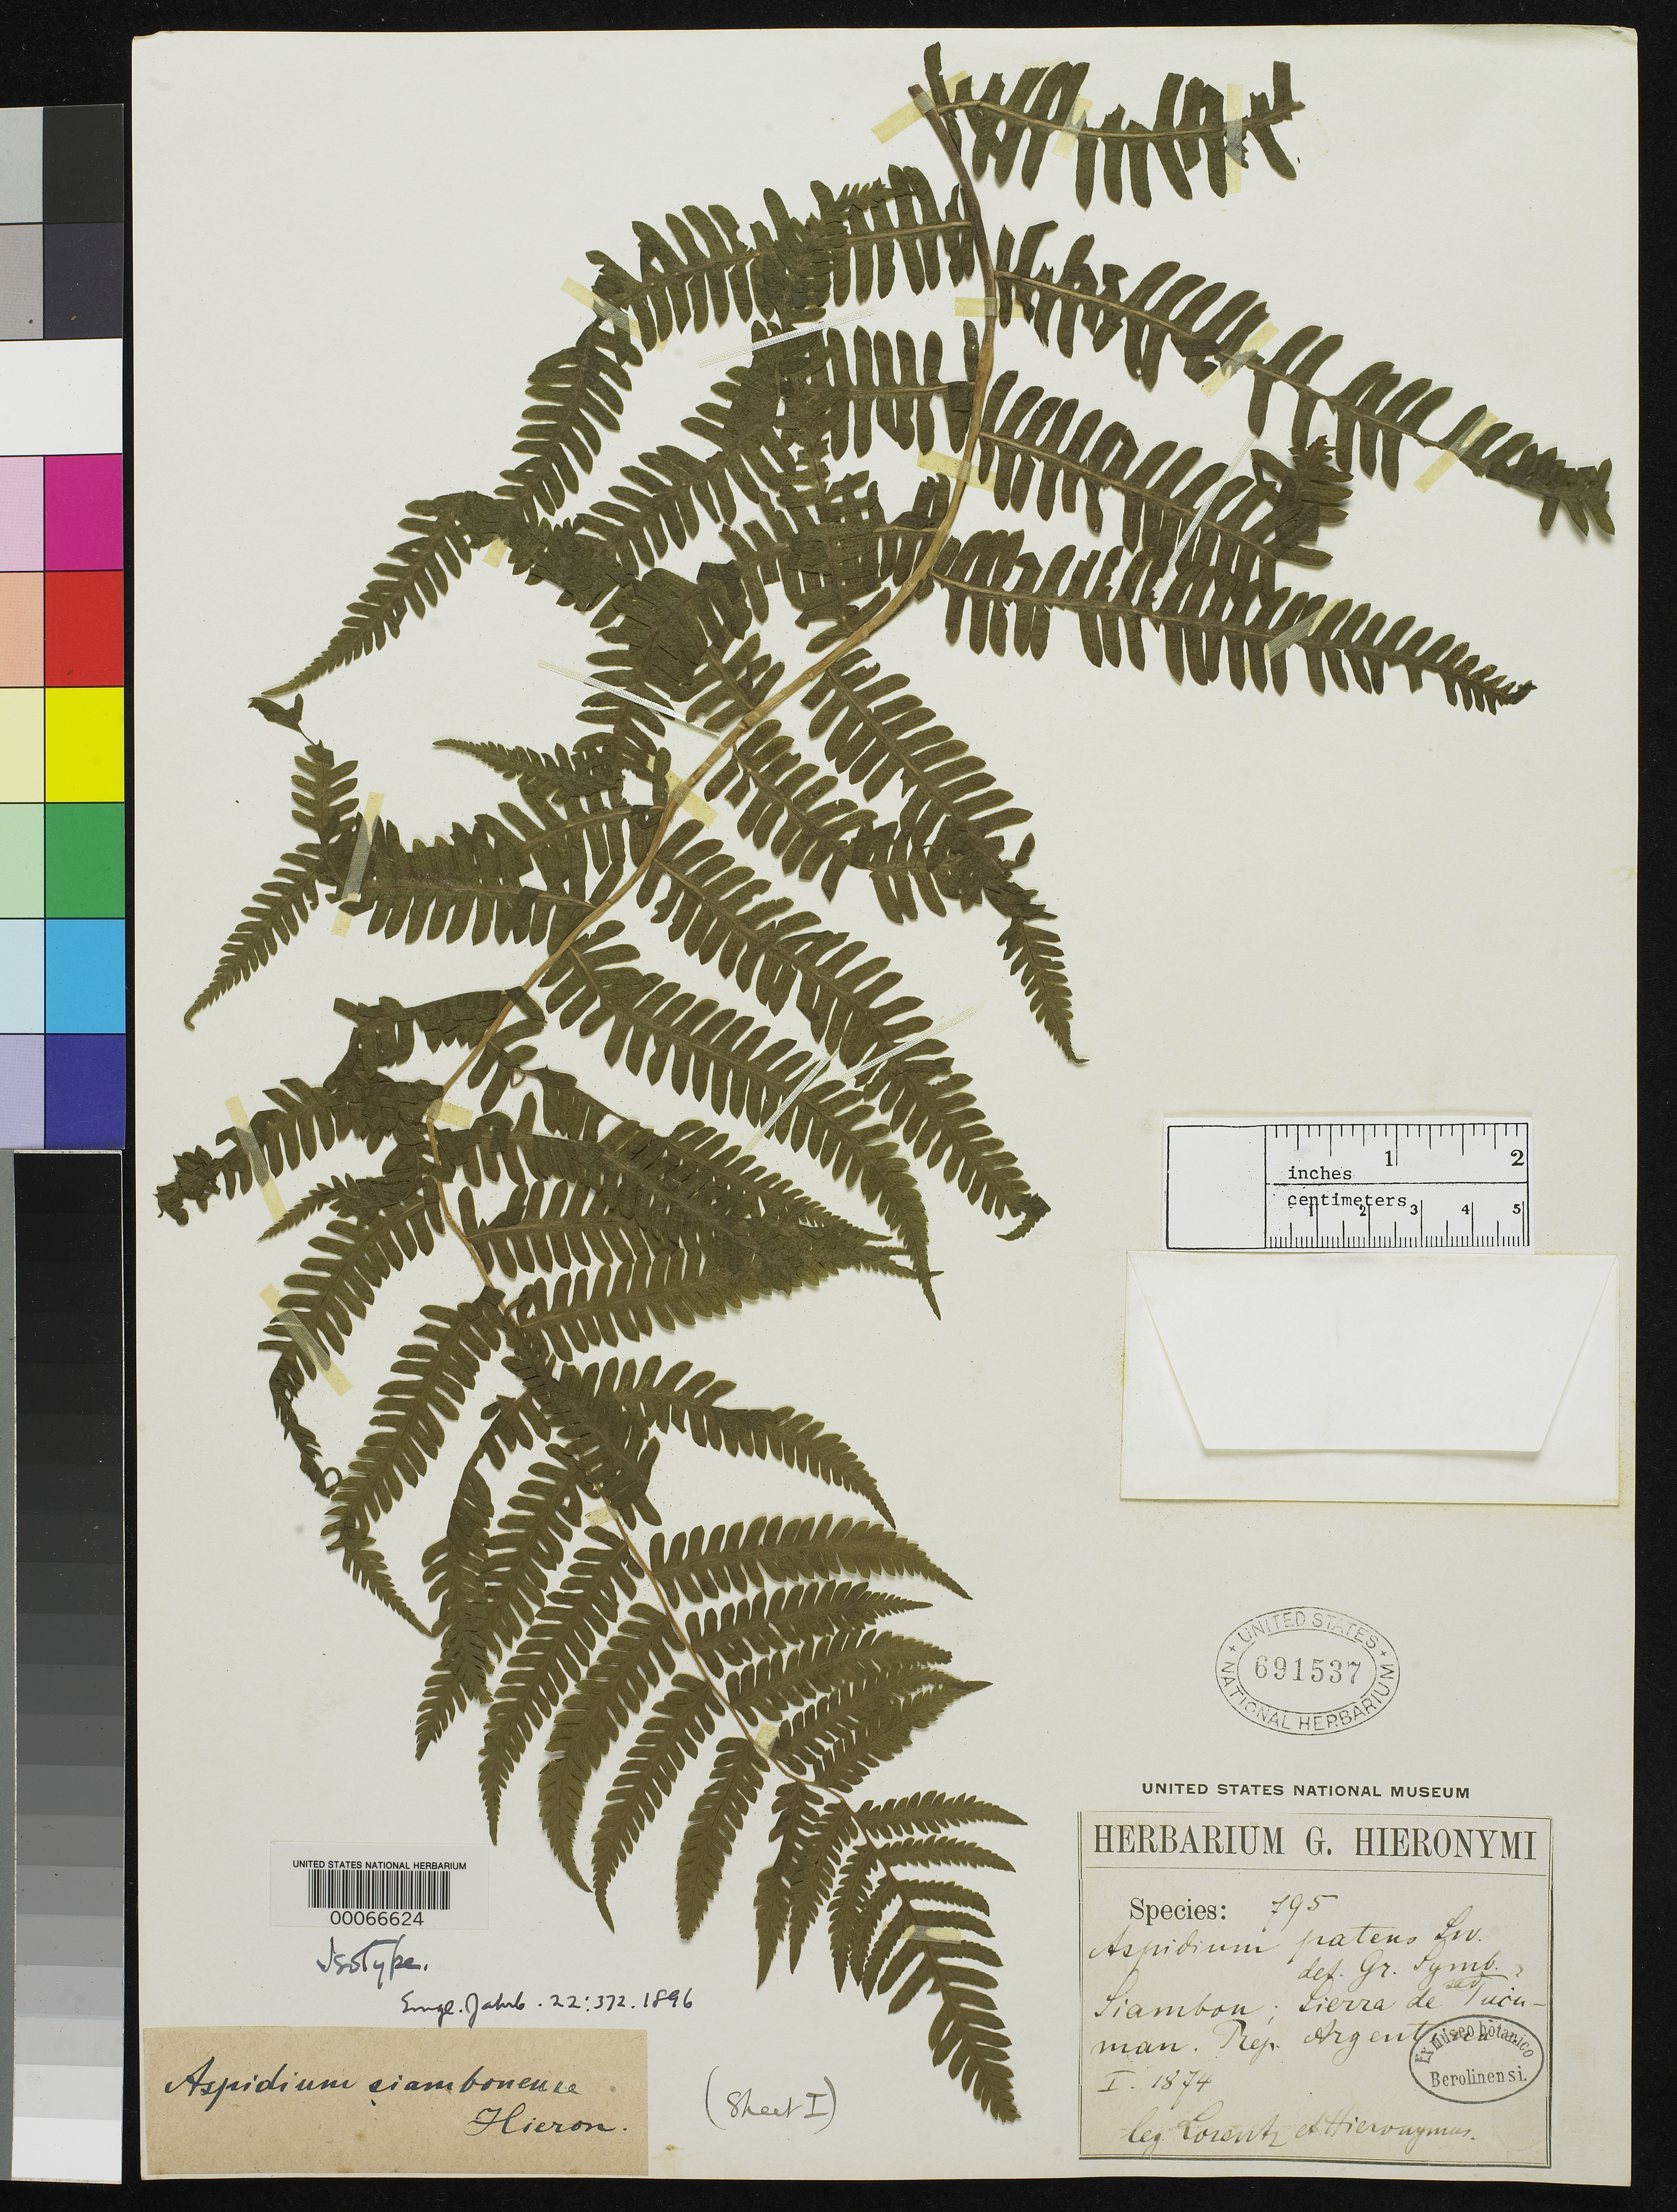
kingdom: Plantae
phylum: Tracheophyta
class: Polypodiopsida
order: Polypodiales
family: Tectariaceae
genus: Aspidium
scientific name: Aspidium siambonense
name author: Hieron.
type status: Isotype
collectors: P. G. Lorentz & G. H. Hieronymus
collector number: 795 Bis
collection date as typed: Jan 1874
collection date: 1874-01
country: Argentina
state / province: Tucumán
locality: Sierra de Tucuman.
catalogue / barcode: US 691537